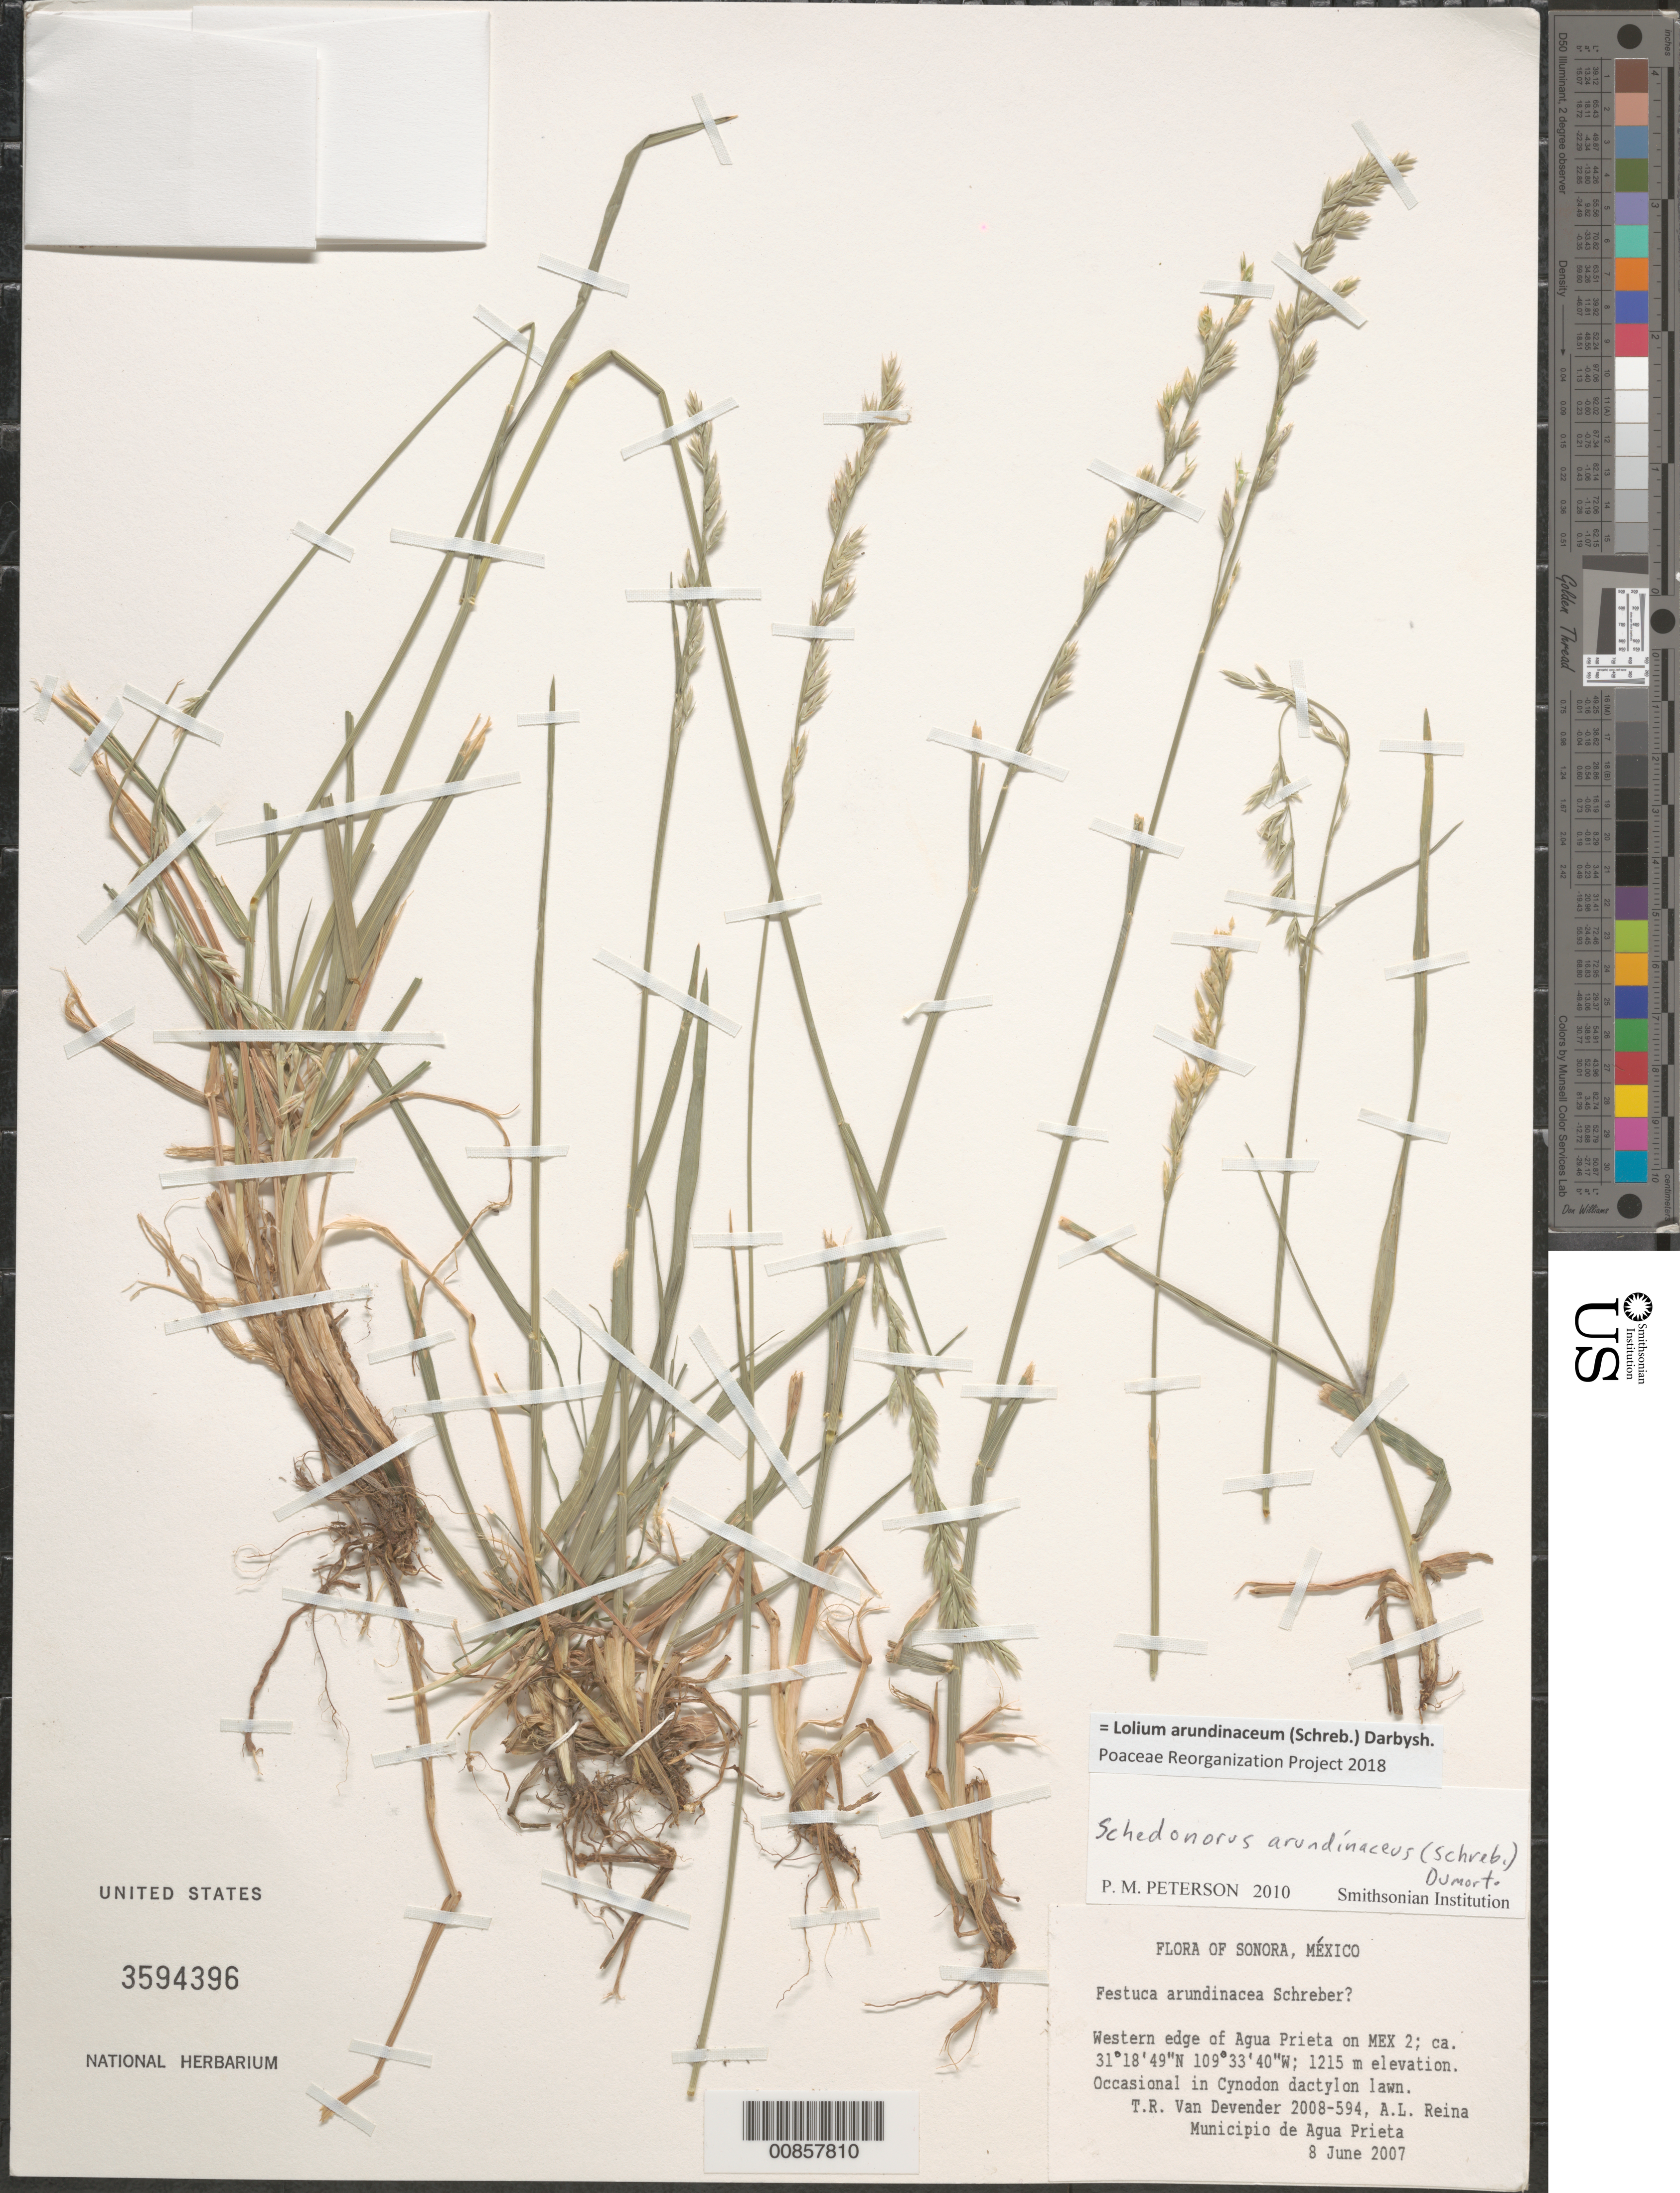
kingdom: Plantae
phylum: Tracheophyta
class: Liliopsida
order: Poales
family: Poaceae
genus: Lolium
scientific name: Lolium arundinaceum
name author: (Schreb.) Darbysh.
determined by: Poaceae Reorganization Project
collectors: T. R. Van Devender & A. L. Reina G.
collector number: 2008-594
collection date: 2008-06-08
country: Mexico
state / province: Sonora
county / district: Agua Prieta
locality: Western edge of Agua Prieta on MEX 2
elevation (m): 1215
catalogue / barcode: US 3594396